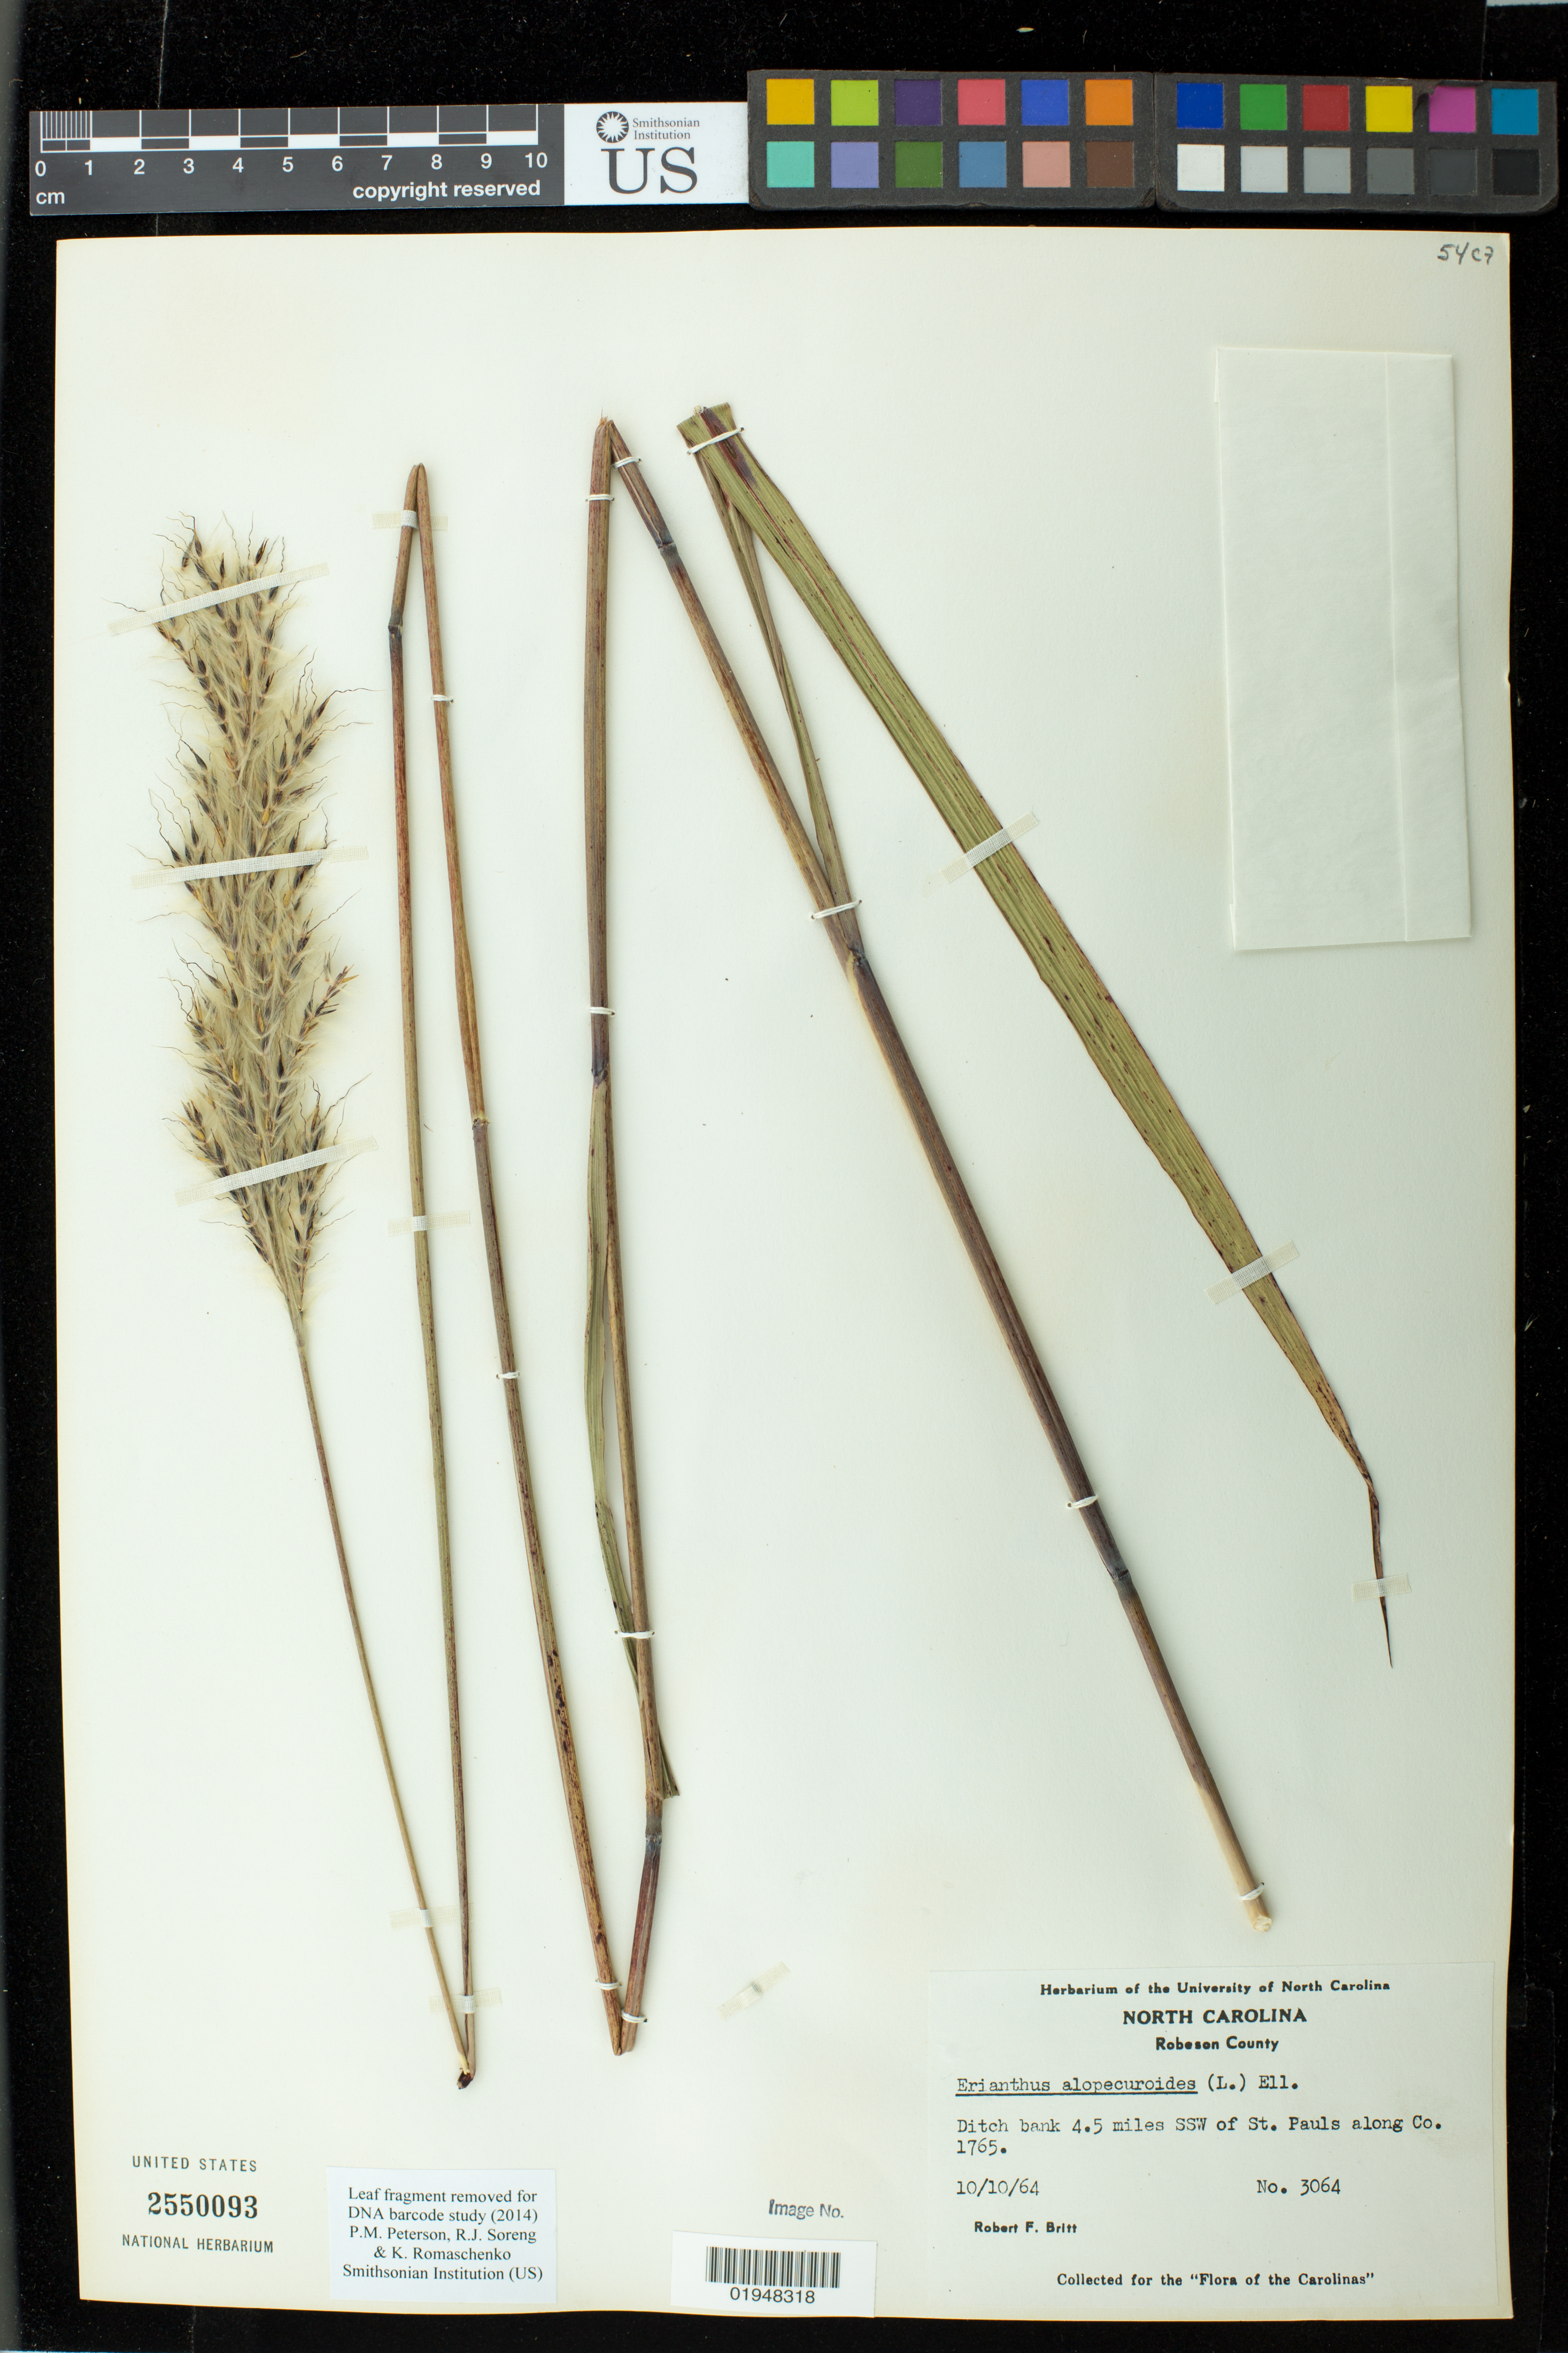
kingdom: Plantae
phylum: Tracheophyta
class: Liliopsida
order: Poales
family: Poaceae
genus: Erianthus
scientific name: Erianthus alopecuroides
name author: Elliott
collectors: R. Britt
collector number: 3064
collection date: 1964-10-10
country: United States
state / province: North Carolina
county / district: Robeson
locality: Ditch bank 4.5 miles SSW of St. Pauls along Co. 1765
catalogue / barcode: US 2550093